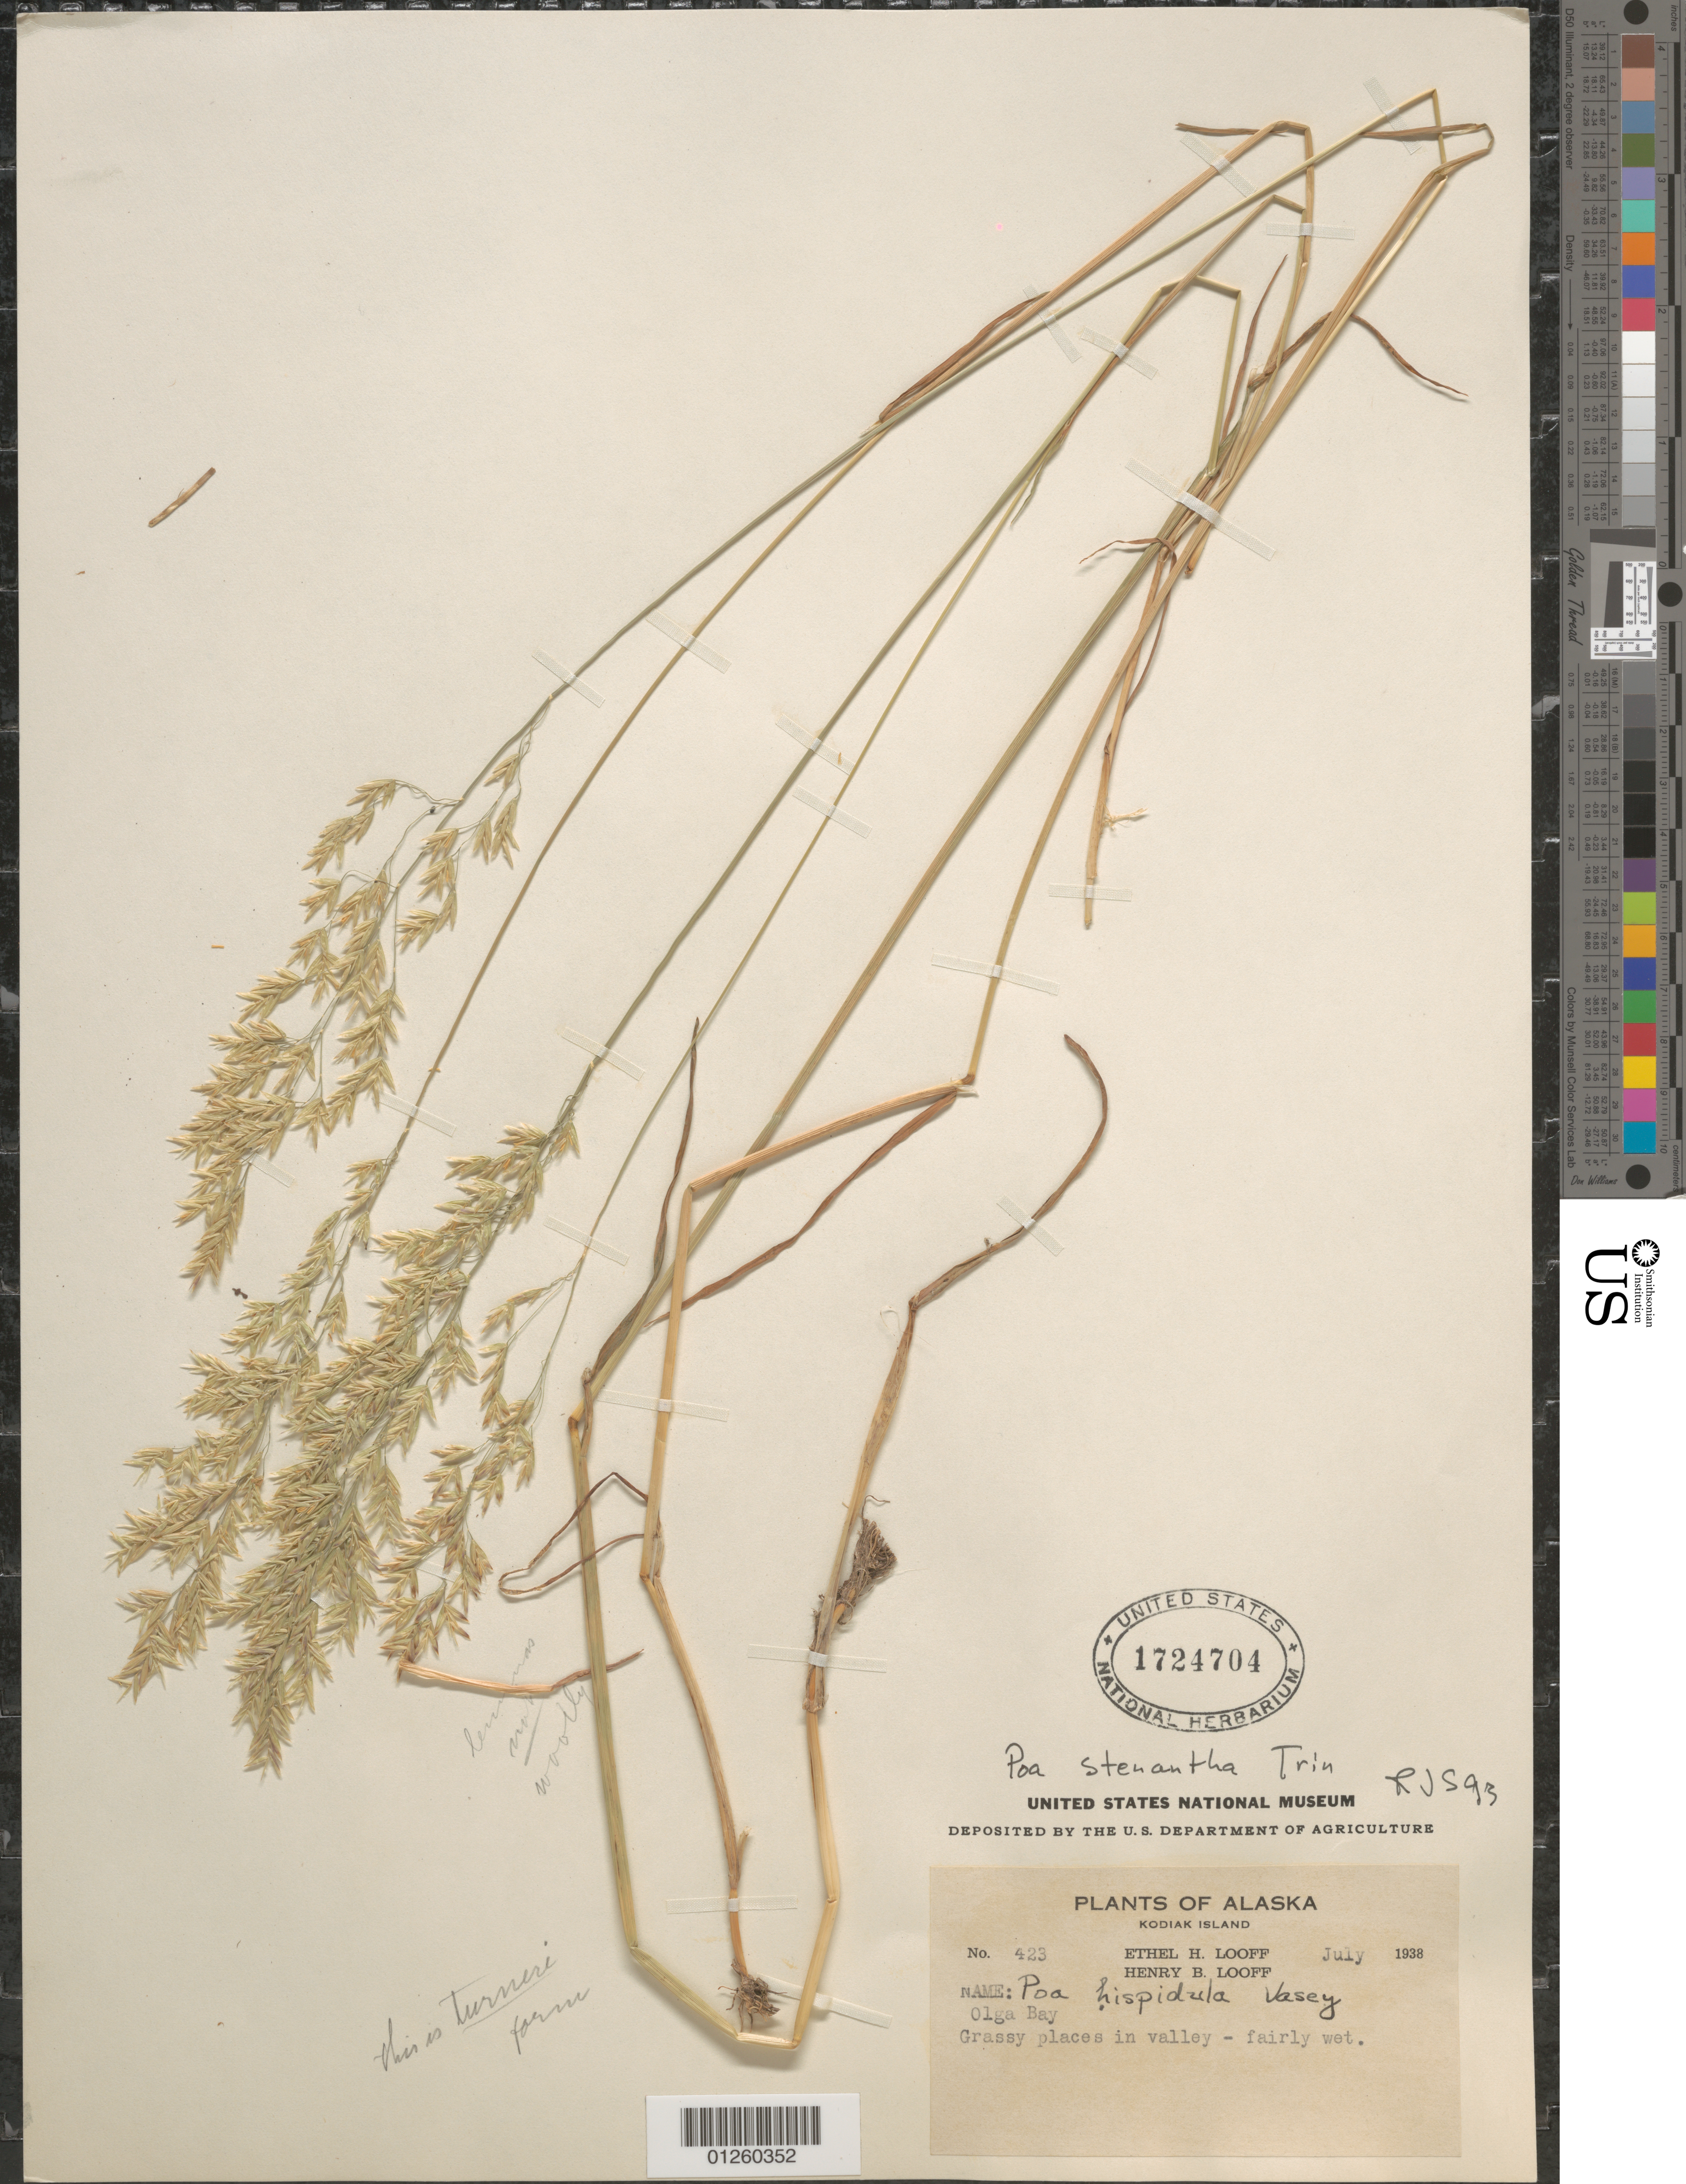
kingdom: Plantae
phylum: Tracheophyta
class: Liliopsida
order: Poales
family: Poaceae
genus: Poa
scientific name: Poa stenantha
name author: Trin.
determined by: Soreng, Robert J., Research Associate (BOT), Smithsonian Institution - National Museum of Natural History (UNITED STATES)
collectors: E. Looff & H. Loof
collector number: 423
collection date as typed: July 1938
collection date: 1938-07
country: United States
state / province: Alaska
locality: Olga Bay, Kodiak Island.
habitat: Grassy places in valley - fairly wet.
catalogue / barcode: US 1724704